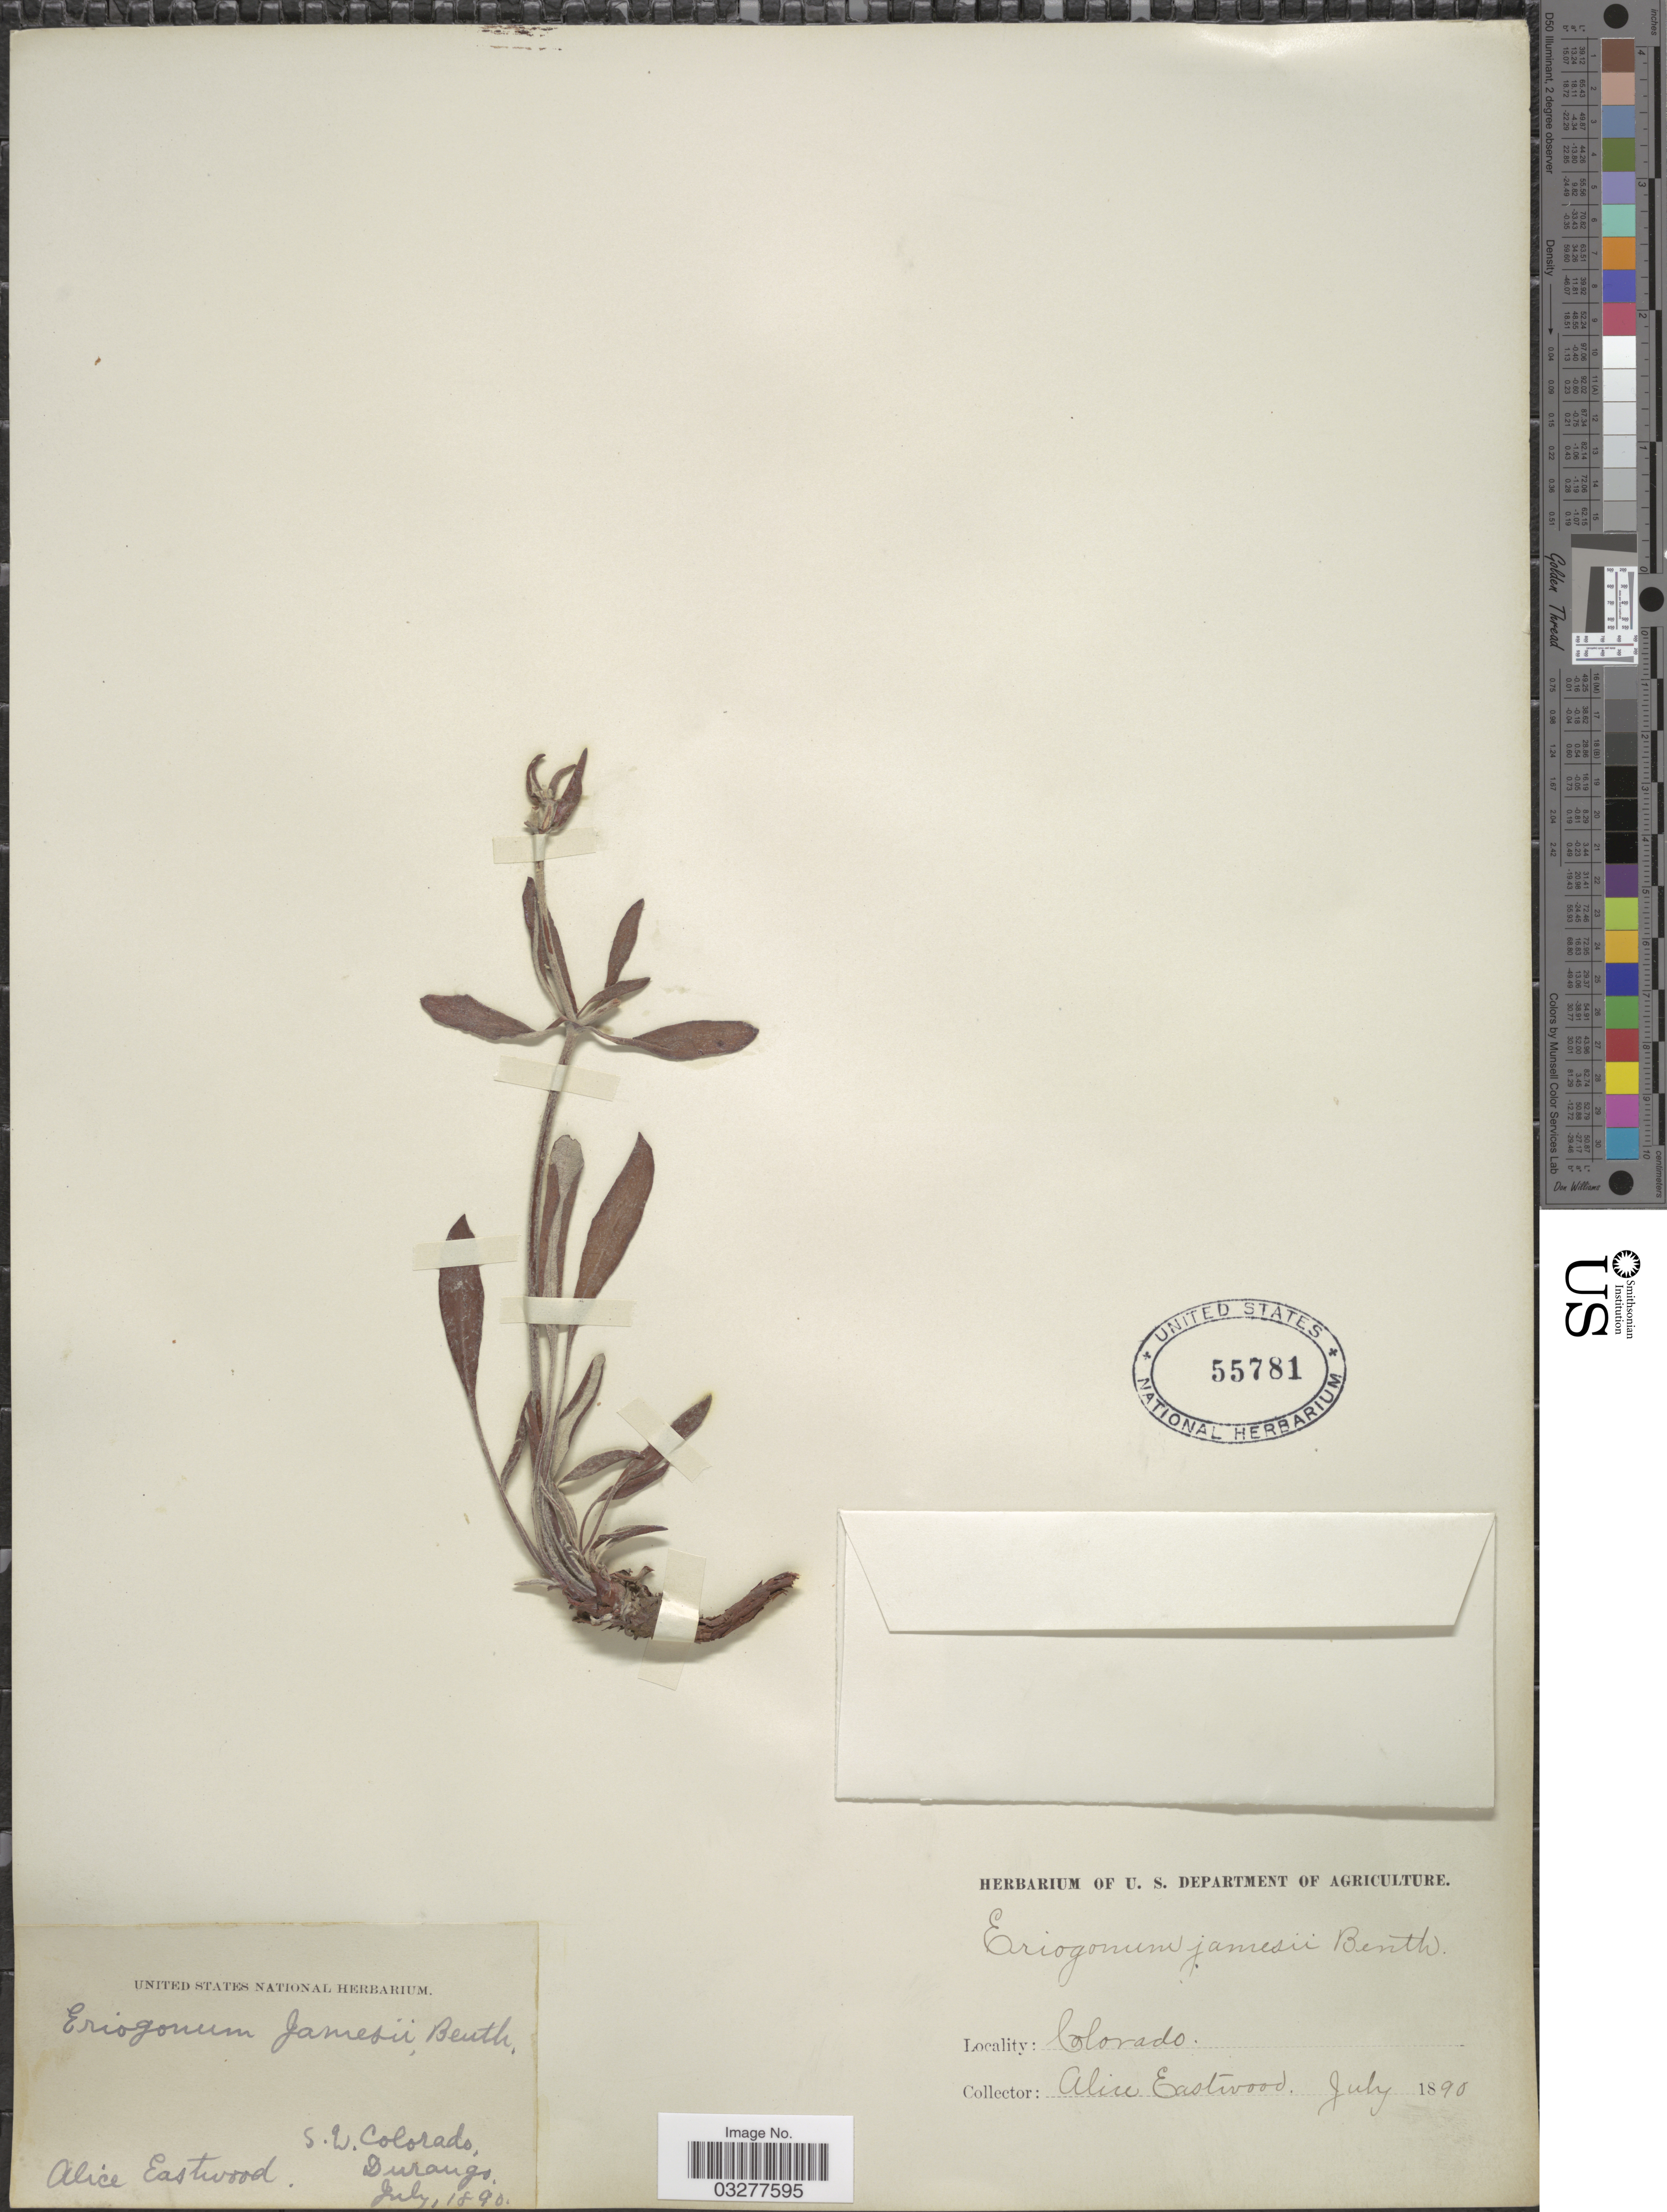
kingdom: Plantae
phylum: Tracheophyta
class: Magnoliopsida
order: Caryophyllales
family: Polygonaceae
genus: Eriogonum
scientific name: Eriogonum jamesii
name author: Benth.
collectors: A. Eastwood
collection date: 1890-07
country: United States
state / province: Colorado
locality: S.W. Colorado, Durango.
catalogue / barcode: US 55781